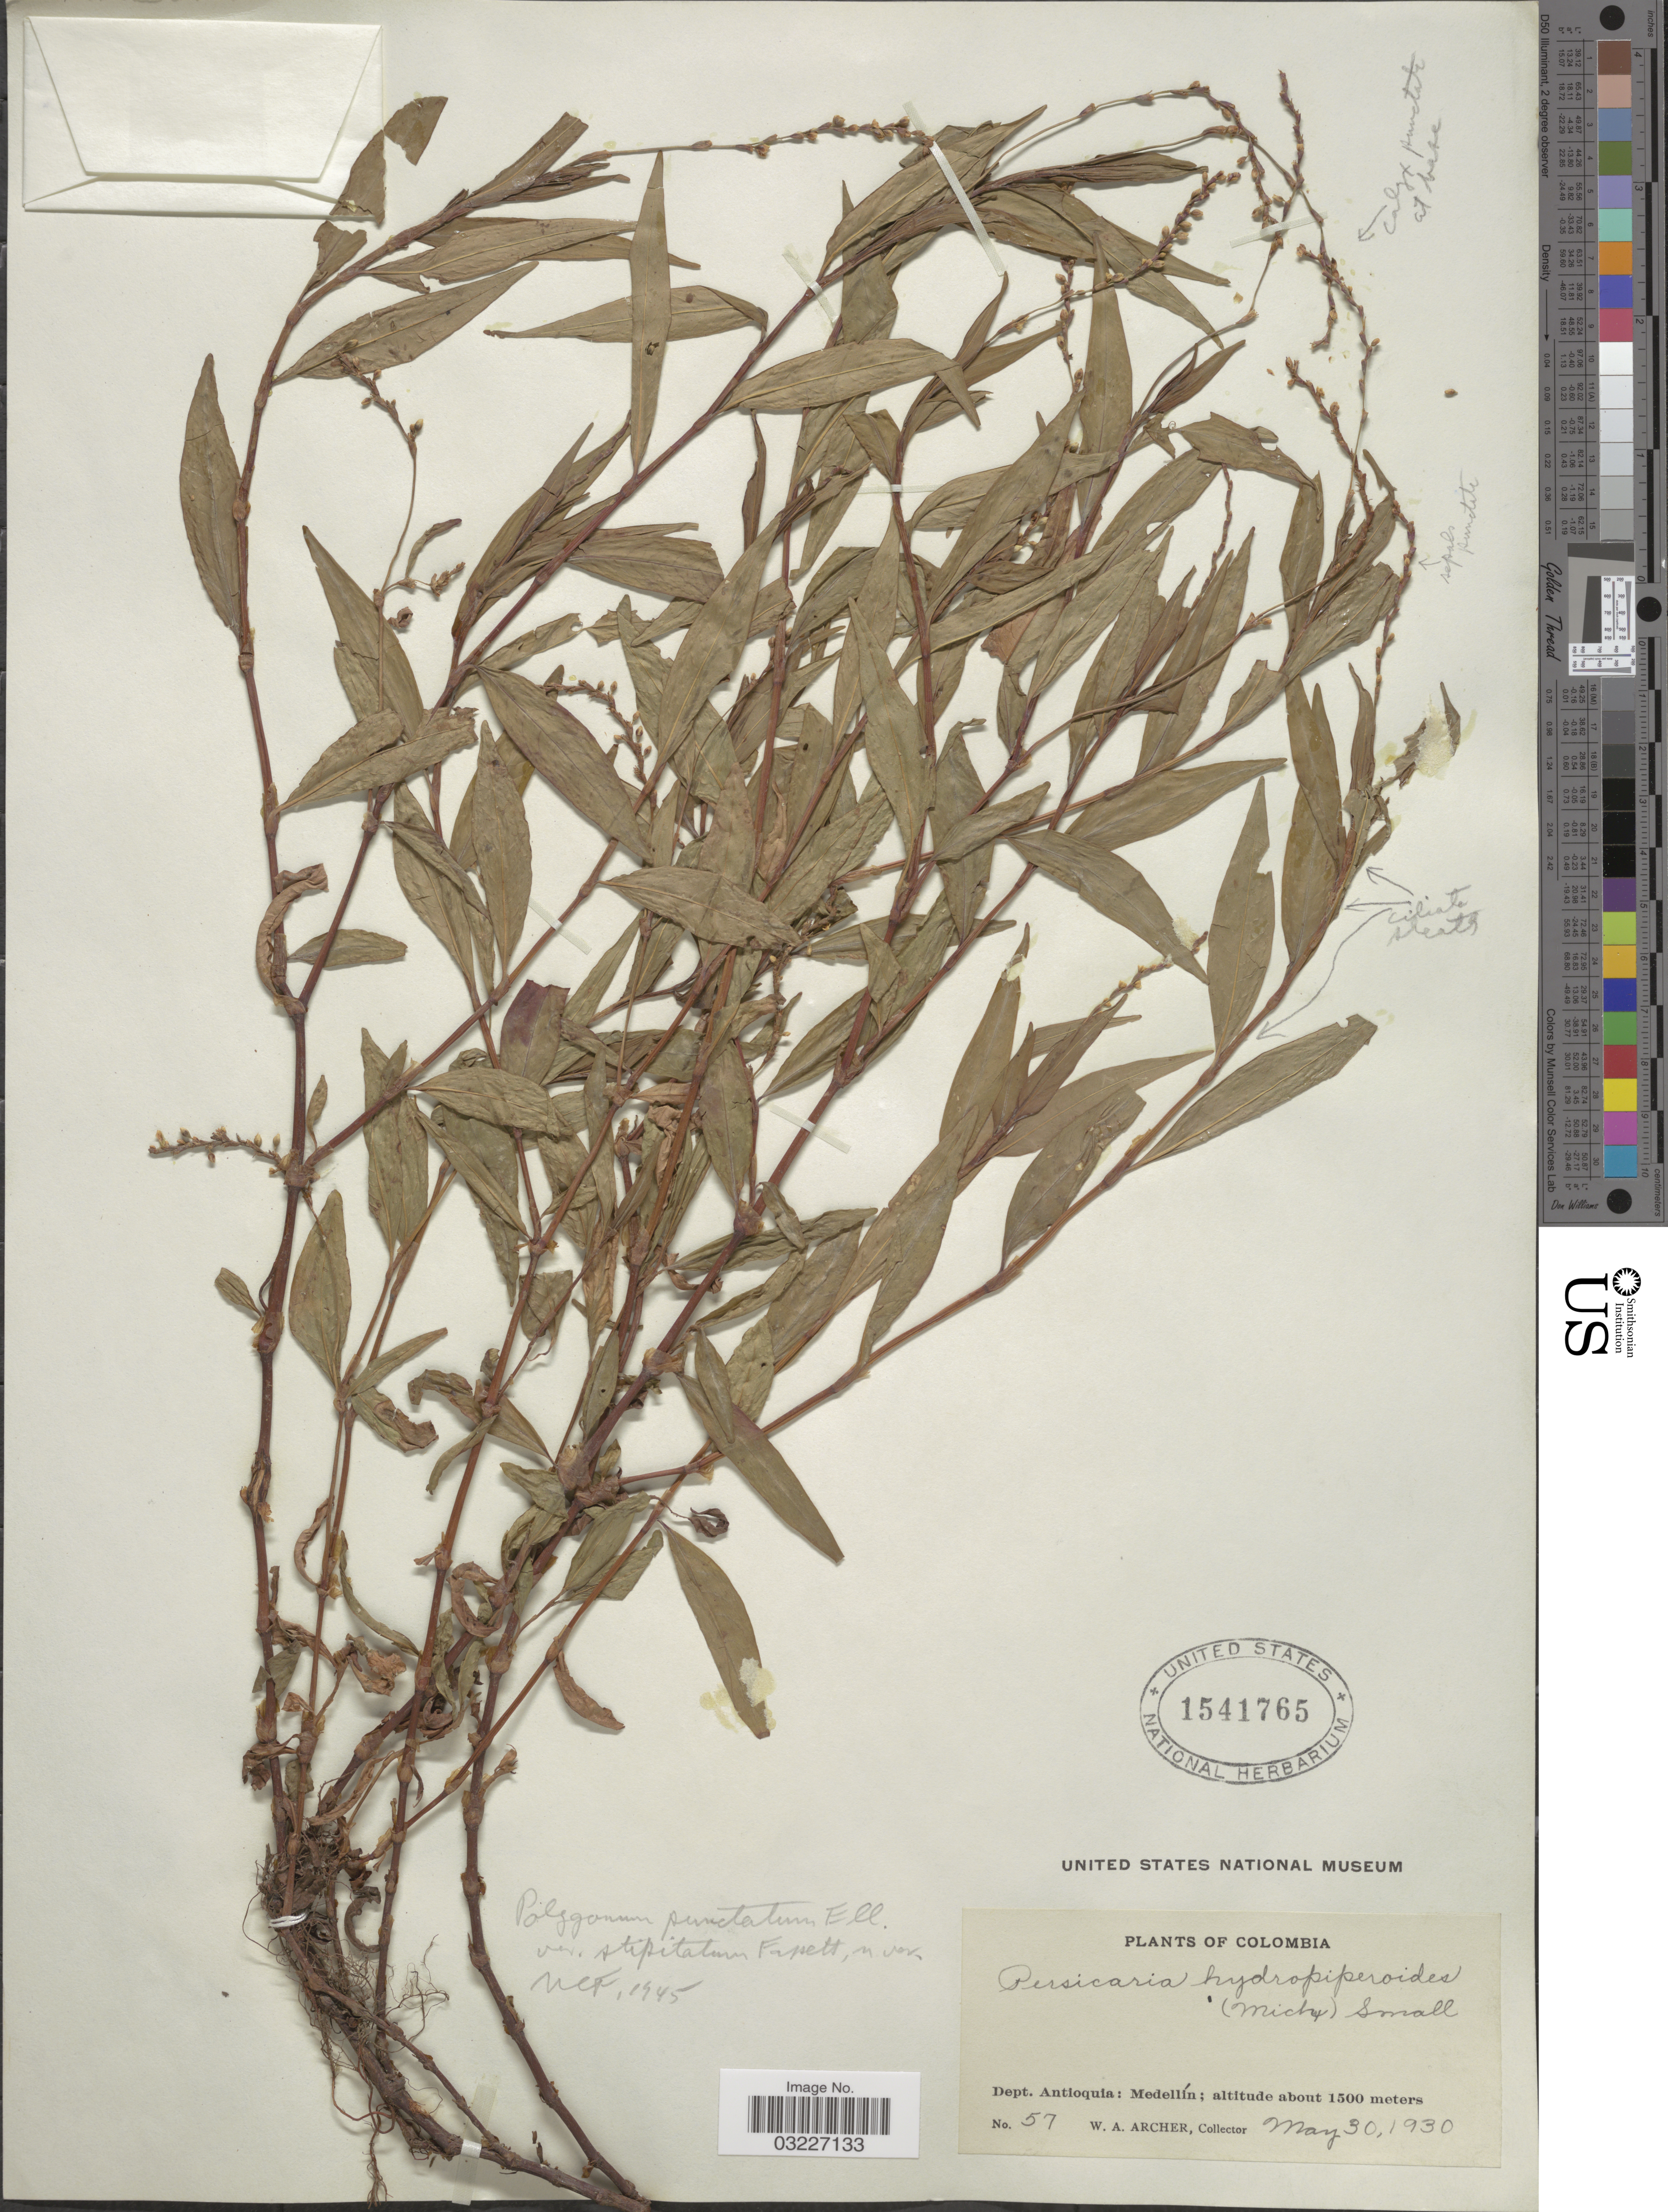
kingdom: Plantae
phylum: Tracheophyta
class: Magnoliopsida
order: Caryophyllales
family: Polygonaceae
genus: Persicaria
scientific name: Persicaria punctata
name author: (Elliott) Small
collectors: W. Archer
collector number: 57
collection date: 1930-05-30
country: Colombia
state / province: Antioquia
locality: Dept. Antioquia: Medellín.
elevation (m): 1500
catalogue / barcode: US 1541765